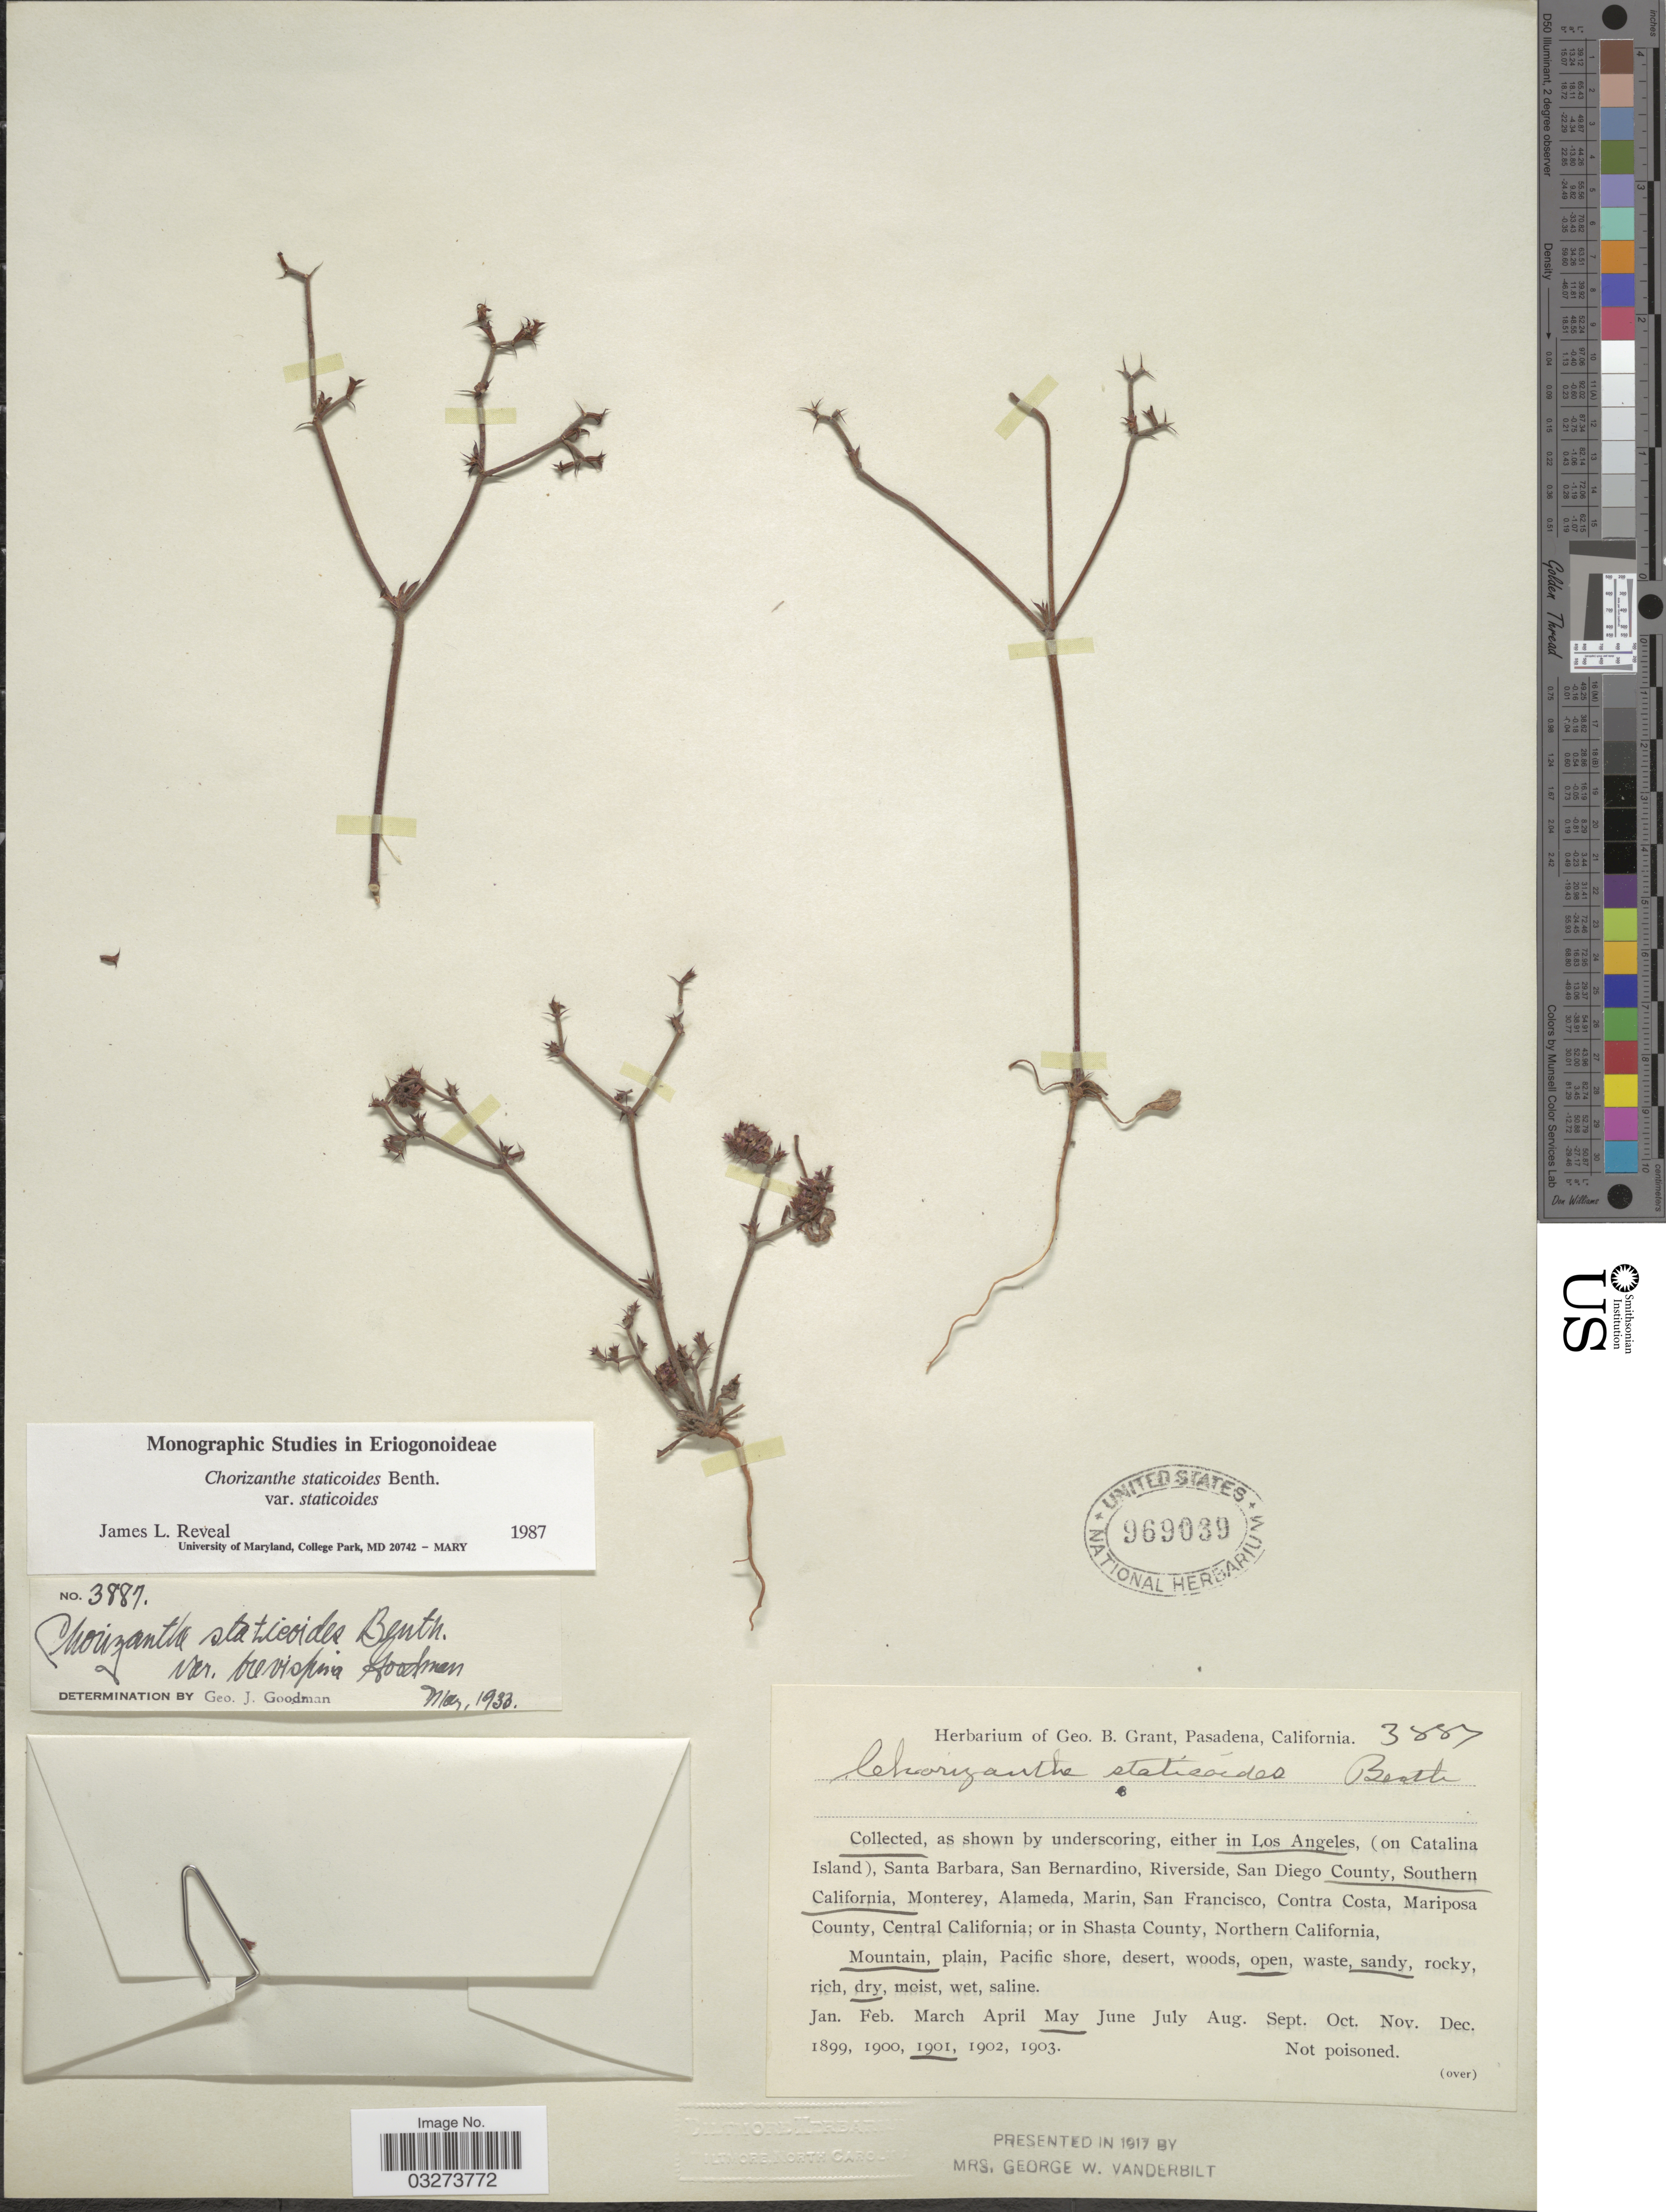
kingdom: Plantae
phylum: Tracheophyta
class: Magnoliopsida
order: Caryophyllales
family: Polygonaceae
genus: Chorizanthe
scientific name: Chorizanthe staticoides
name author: Benth.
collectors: ex herb. Geo. B. Grant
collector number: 3887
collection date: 1901-05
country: United States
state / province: California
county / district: Los Angeles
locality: Los Angeles County, Southern California.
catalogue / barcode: US 969039